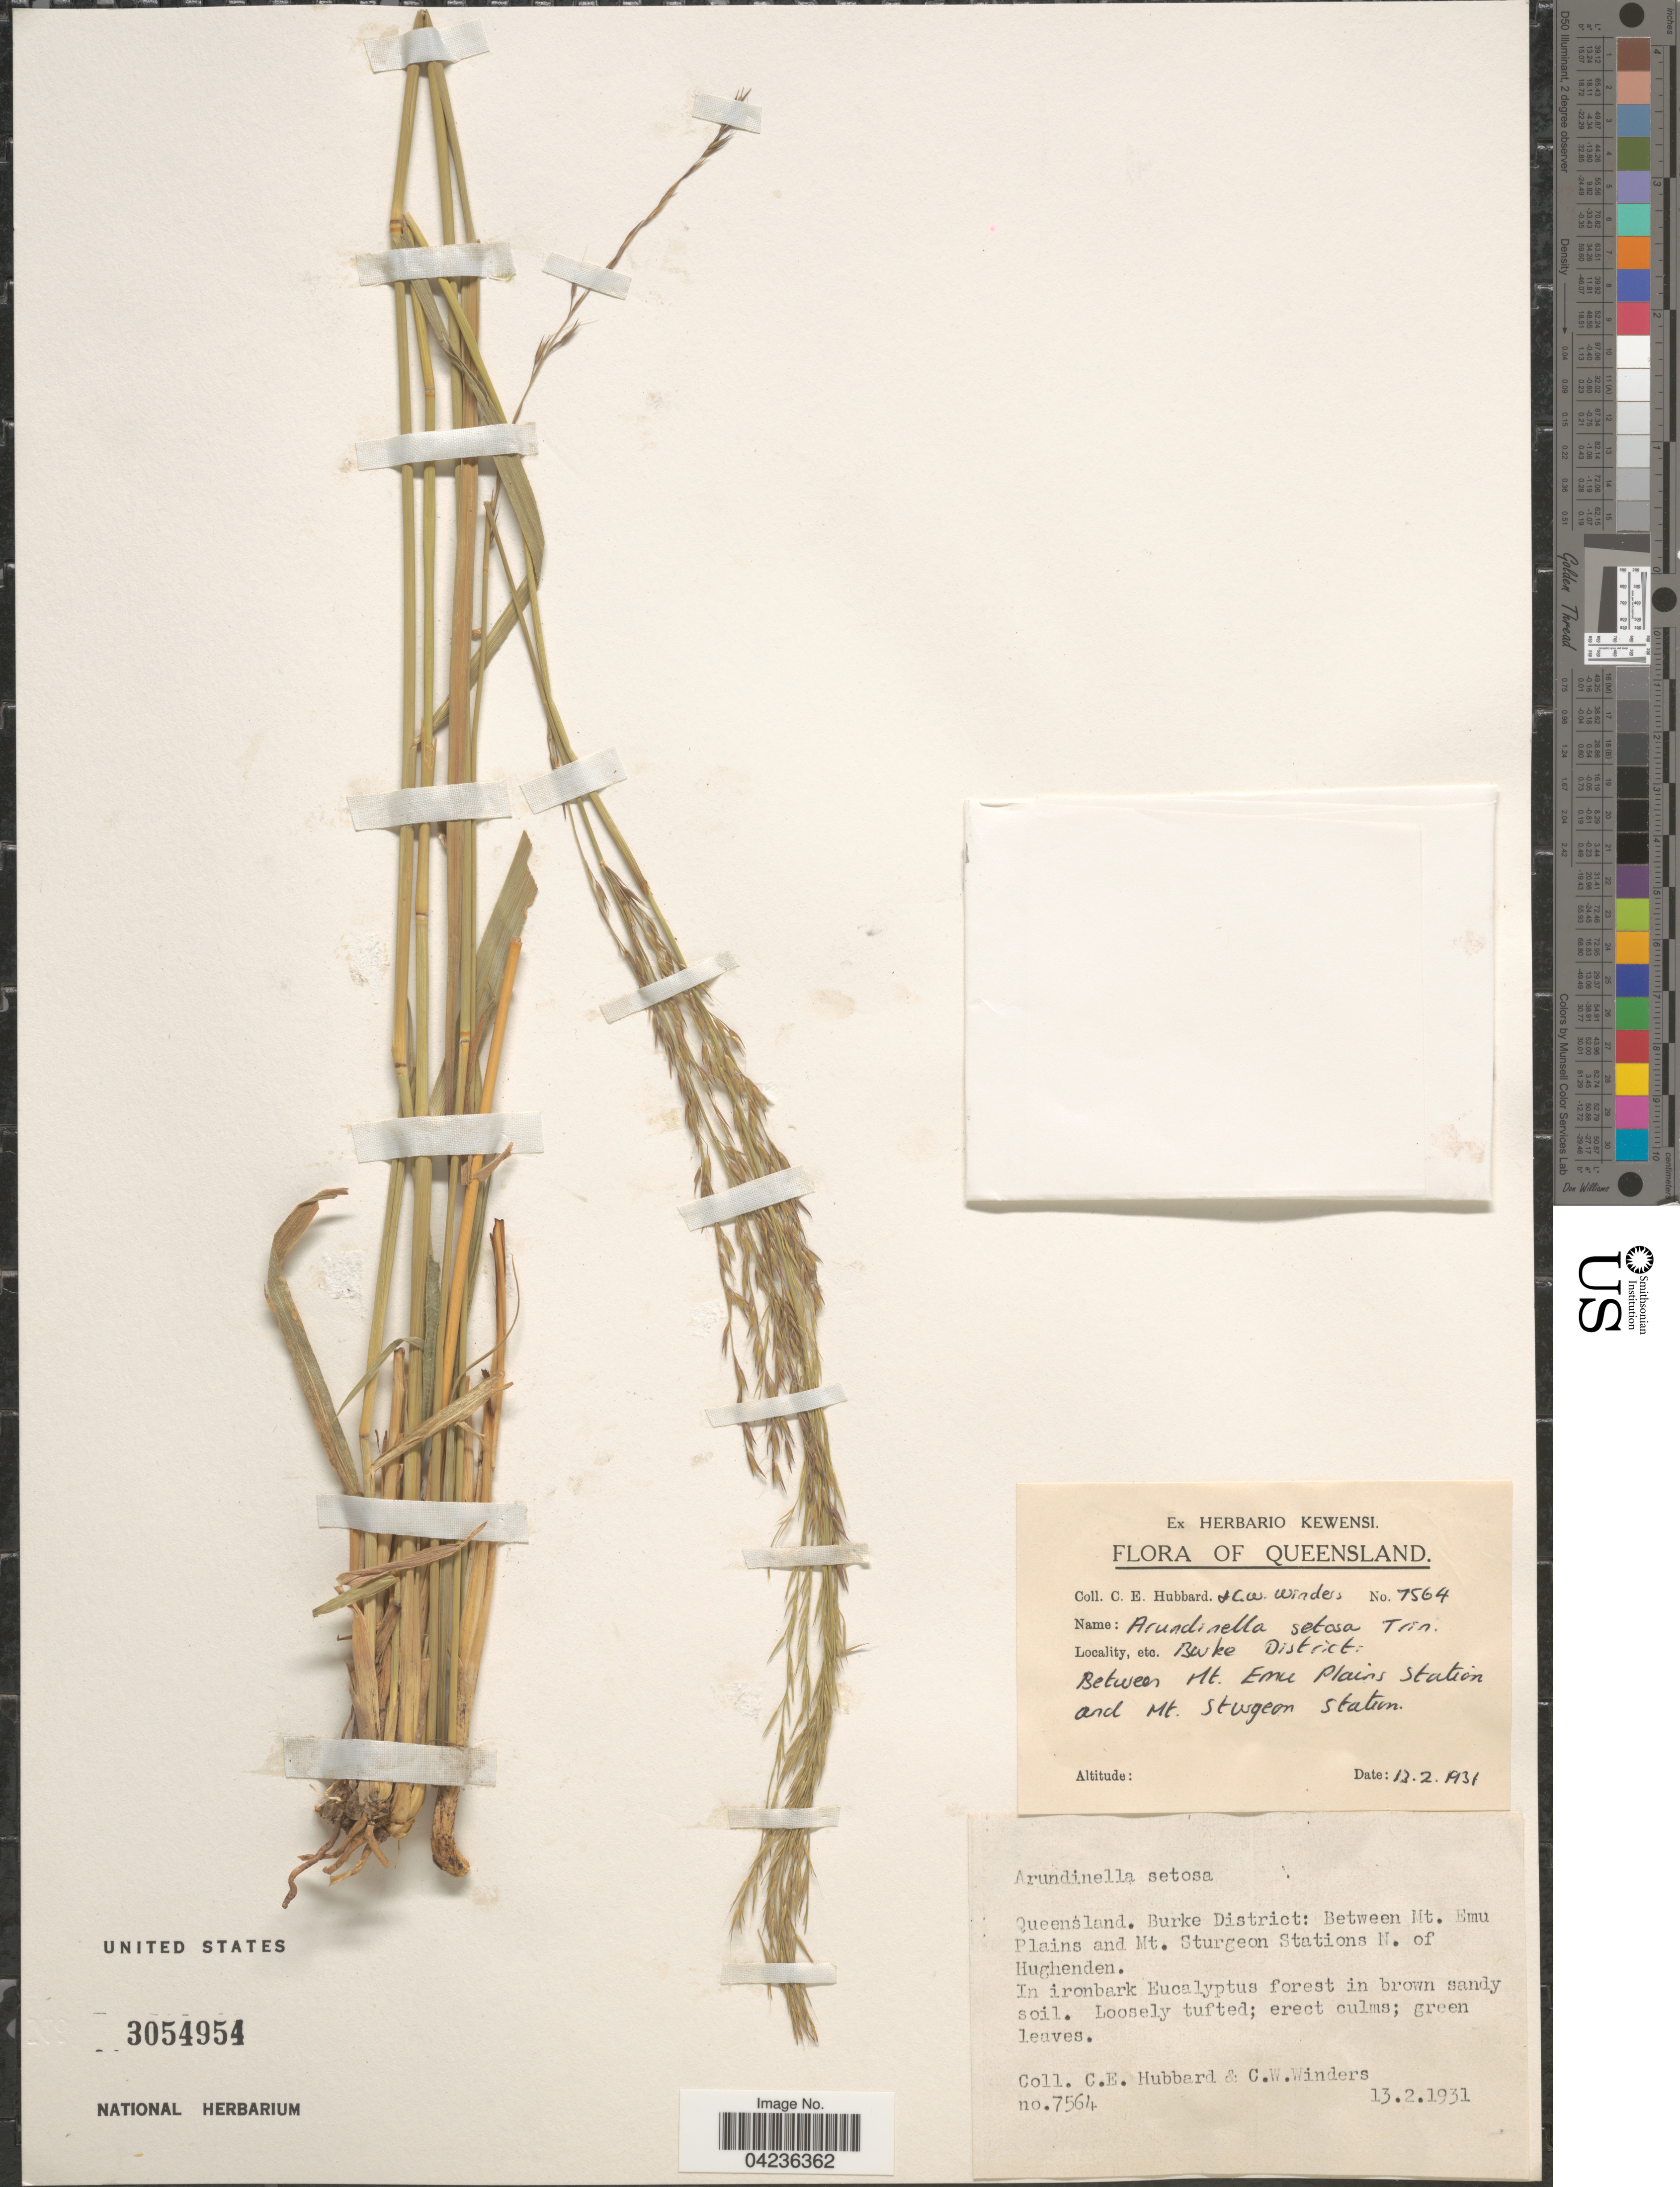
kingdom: Plantae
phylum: Tracheophyta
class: Liliopsida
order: Poales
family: Poaceae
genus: Arundinella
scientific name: Arundinella setosa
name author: Trin.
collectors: C. E. Hubbard & C. Winders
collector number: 7564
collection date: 1931-02-12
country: Australia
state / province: Queensland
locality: Burke District: Between Mt. Emu Plains and Mt. Sturgeon Stations N. of Hughenden. In ironbank Eucalyptus forest in brown sandy soil.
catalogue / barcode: US 3054954